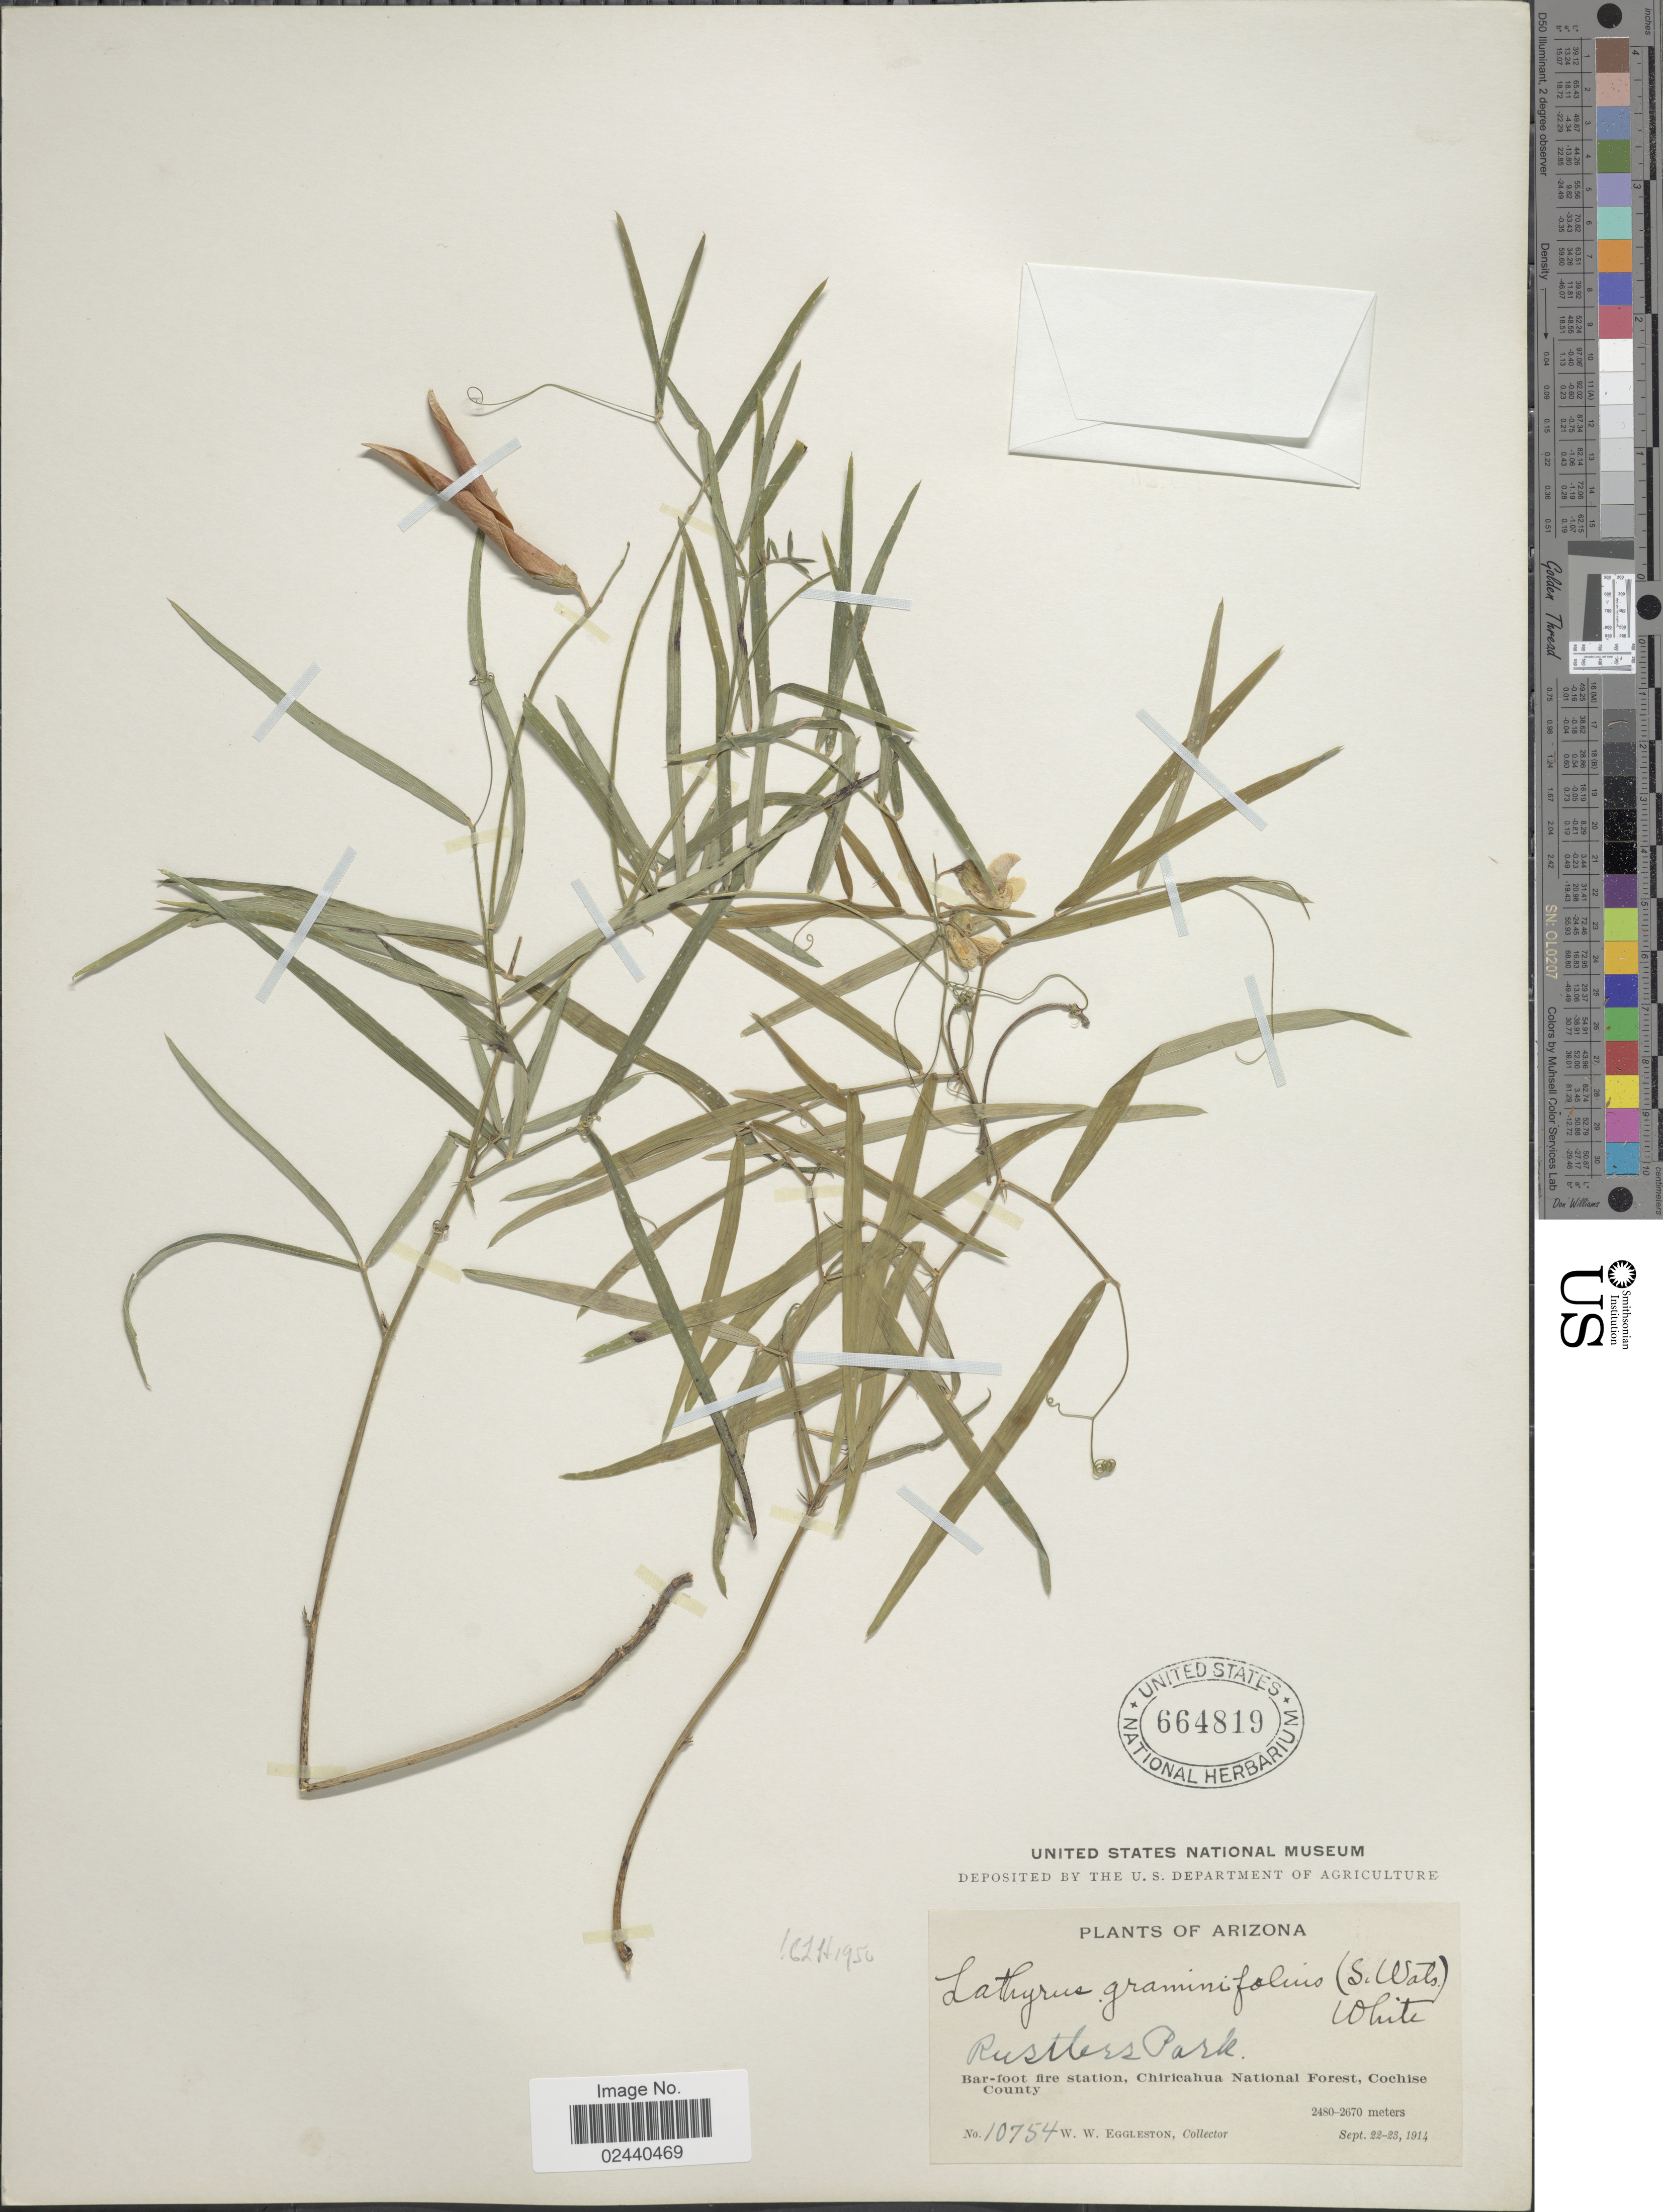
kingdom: Plantae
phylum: Tracheophyta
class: Magnoliopsida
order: Fabales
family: Fabaceae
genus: Lathyrus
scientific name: Lathyrus graminifolius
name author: (S. Watson) T.G. White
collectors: W. W. Eggleston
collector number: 10754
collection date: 1914-09-22/1914-09-23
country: United States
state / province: Arizona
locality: Rustless Park. Bar-foot fire station, Chiricahua National Forest, Cochise County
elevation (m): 2480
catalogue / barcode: US 664819